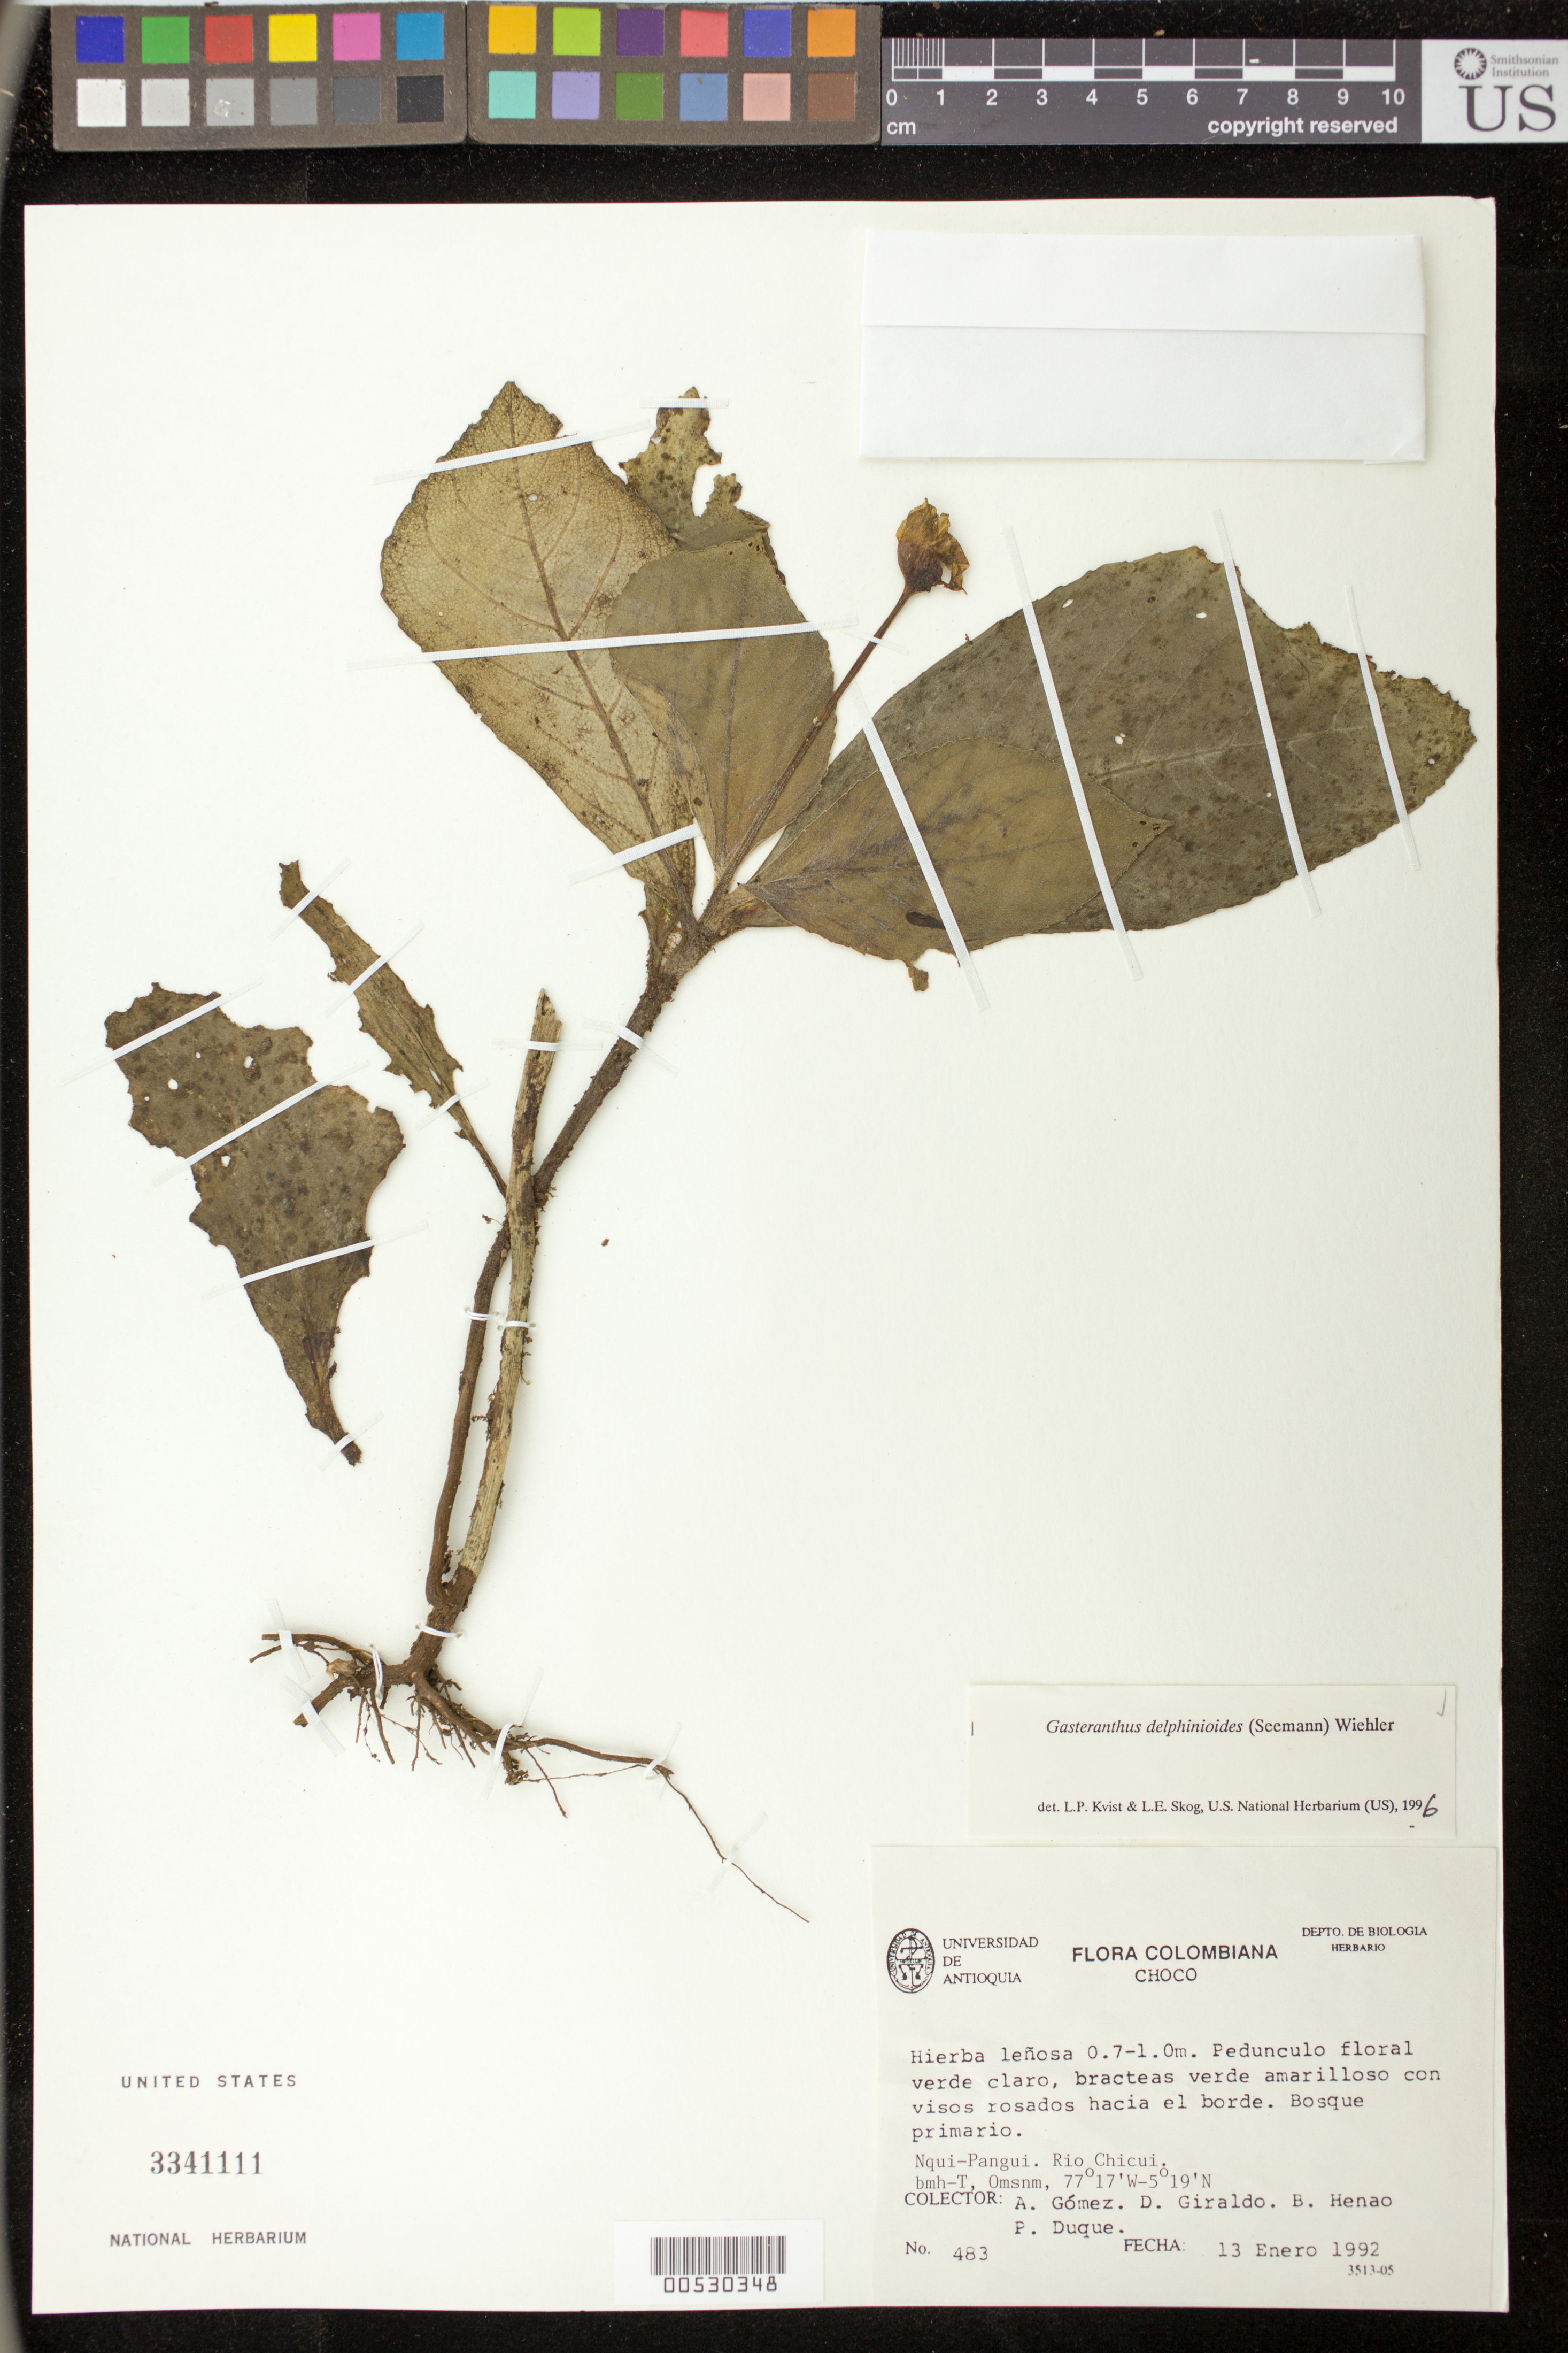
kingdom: Plantae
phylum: Tracheophyta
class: Magnoliopsida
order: Lamiales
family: Gesneriaceae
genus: Gasteranthus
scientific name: Gasteranthus delphinioides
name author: (Seem.) Wiehler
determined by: Skog, Laurence E.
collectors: A. Gómez, D. Giraldo, B. Henao & P. Duque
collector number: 483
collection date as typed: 13 Jan 1992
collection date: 1992-01-13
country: Colombia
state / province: Chocó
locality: Nuquí - Panguí. Rio Chicui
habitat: Bosque primario a la derecha del rio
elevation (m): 0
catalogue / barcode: US 3341111